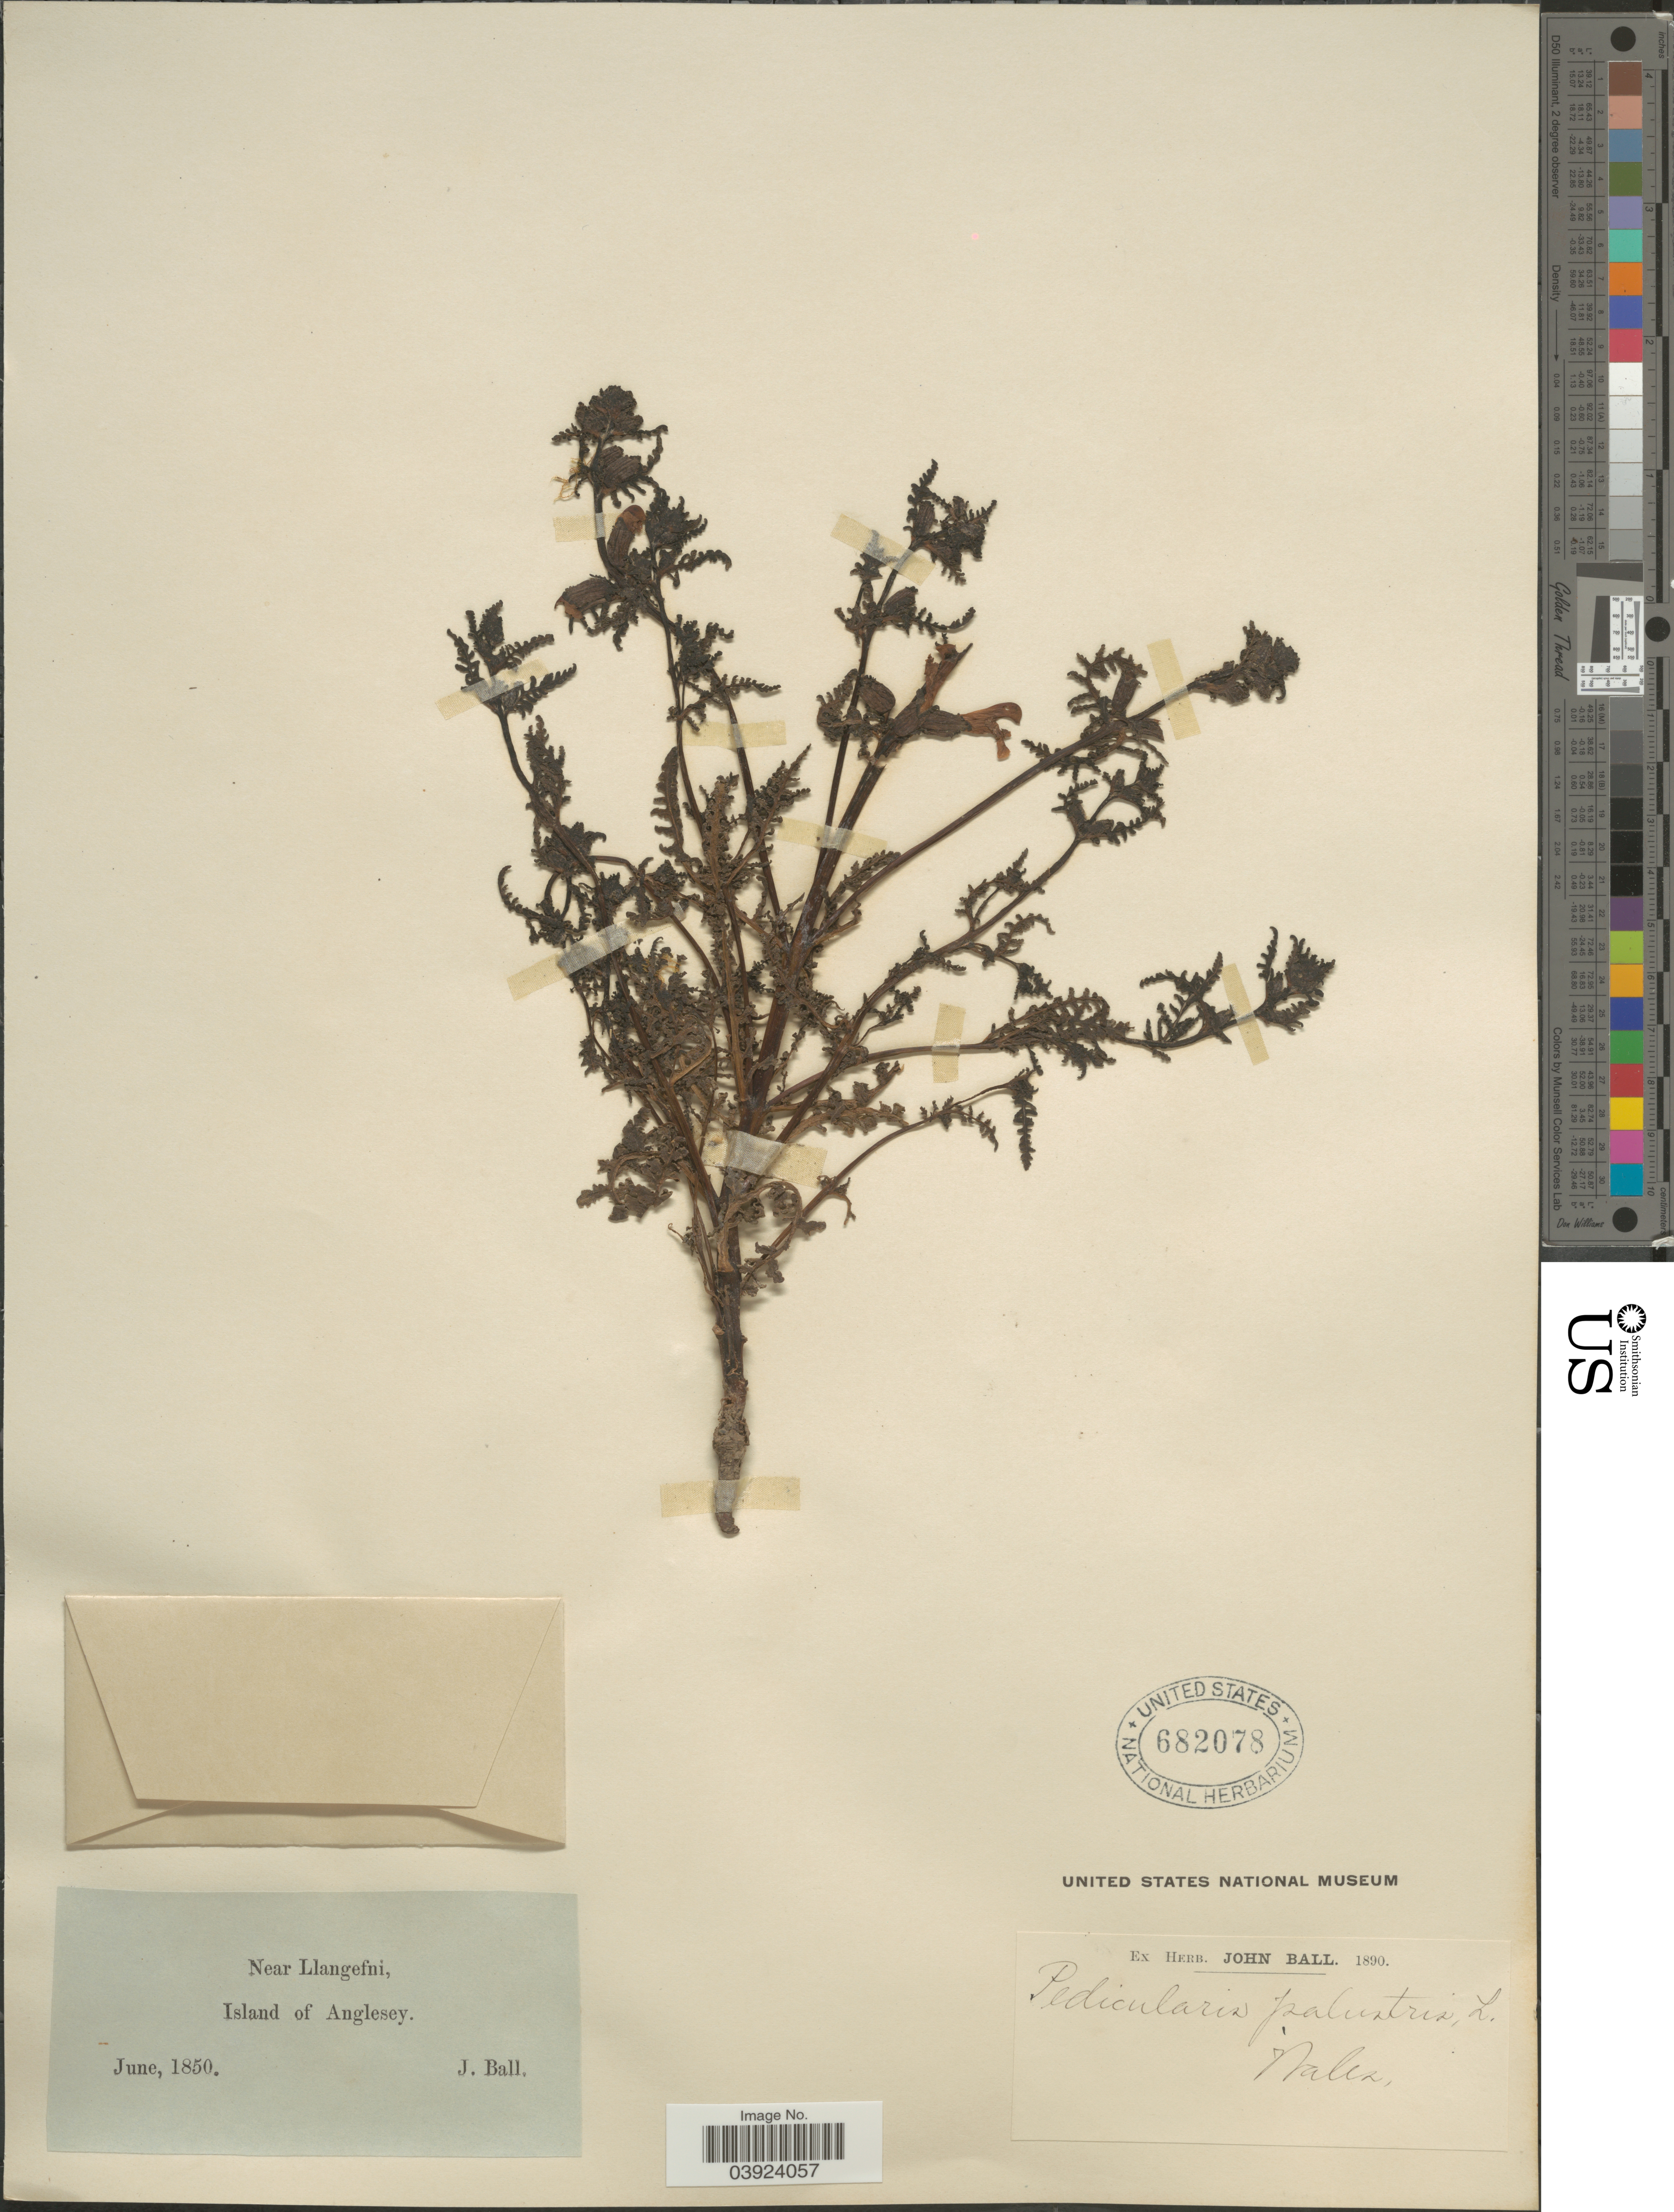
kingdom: Plantae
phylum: Tracheophyta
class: Magnoliopsida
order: Lamiales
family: Orobanchaceae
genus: Pedicularis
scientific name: Pedicularis palustris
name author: L.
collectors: J. Ball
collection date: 1850-06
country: United Kingdom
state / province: England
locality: Near Llangefni, Island of Anglesey.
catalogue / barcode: US 682078